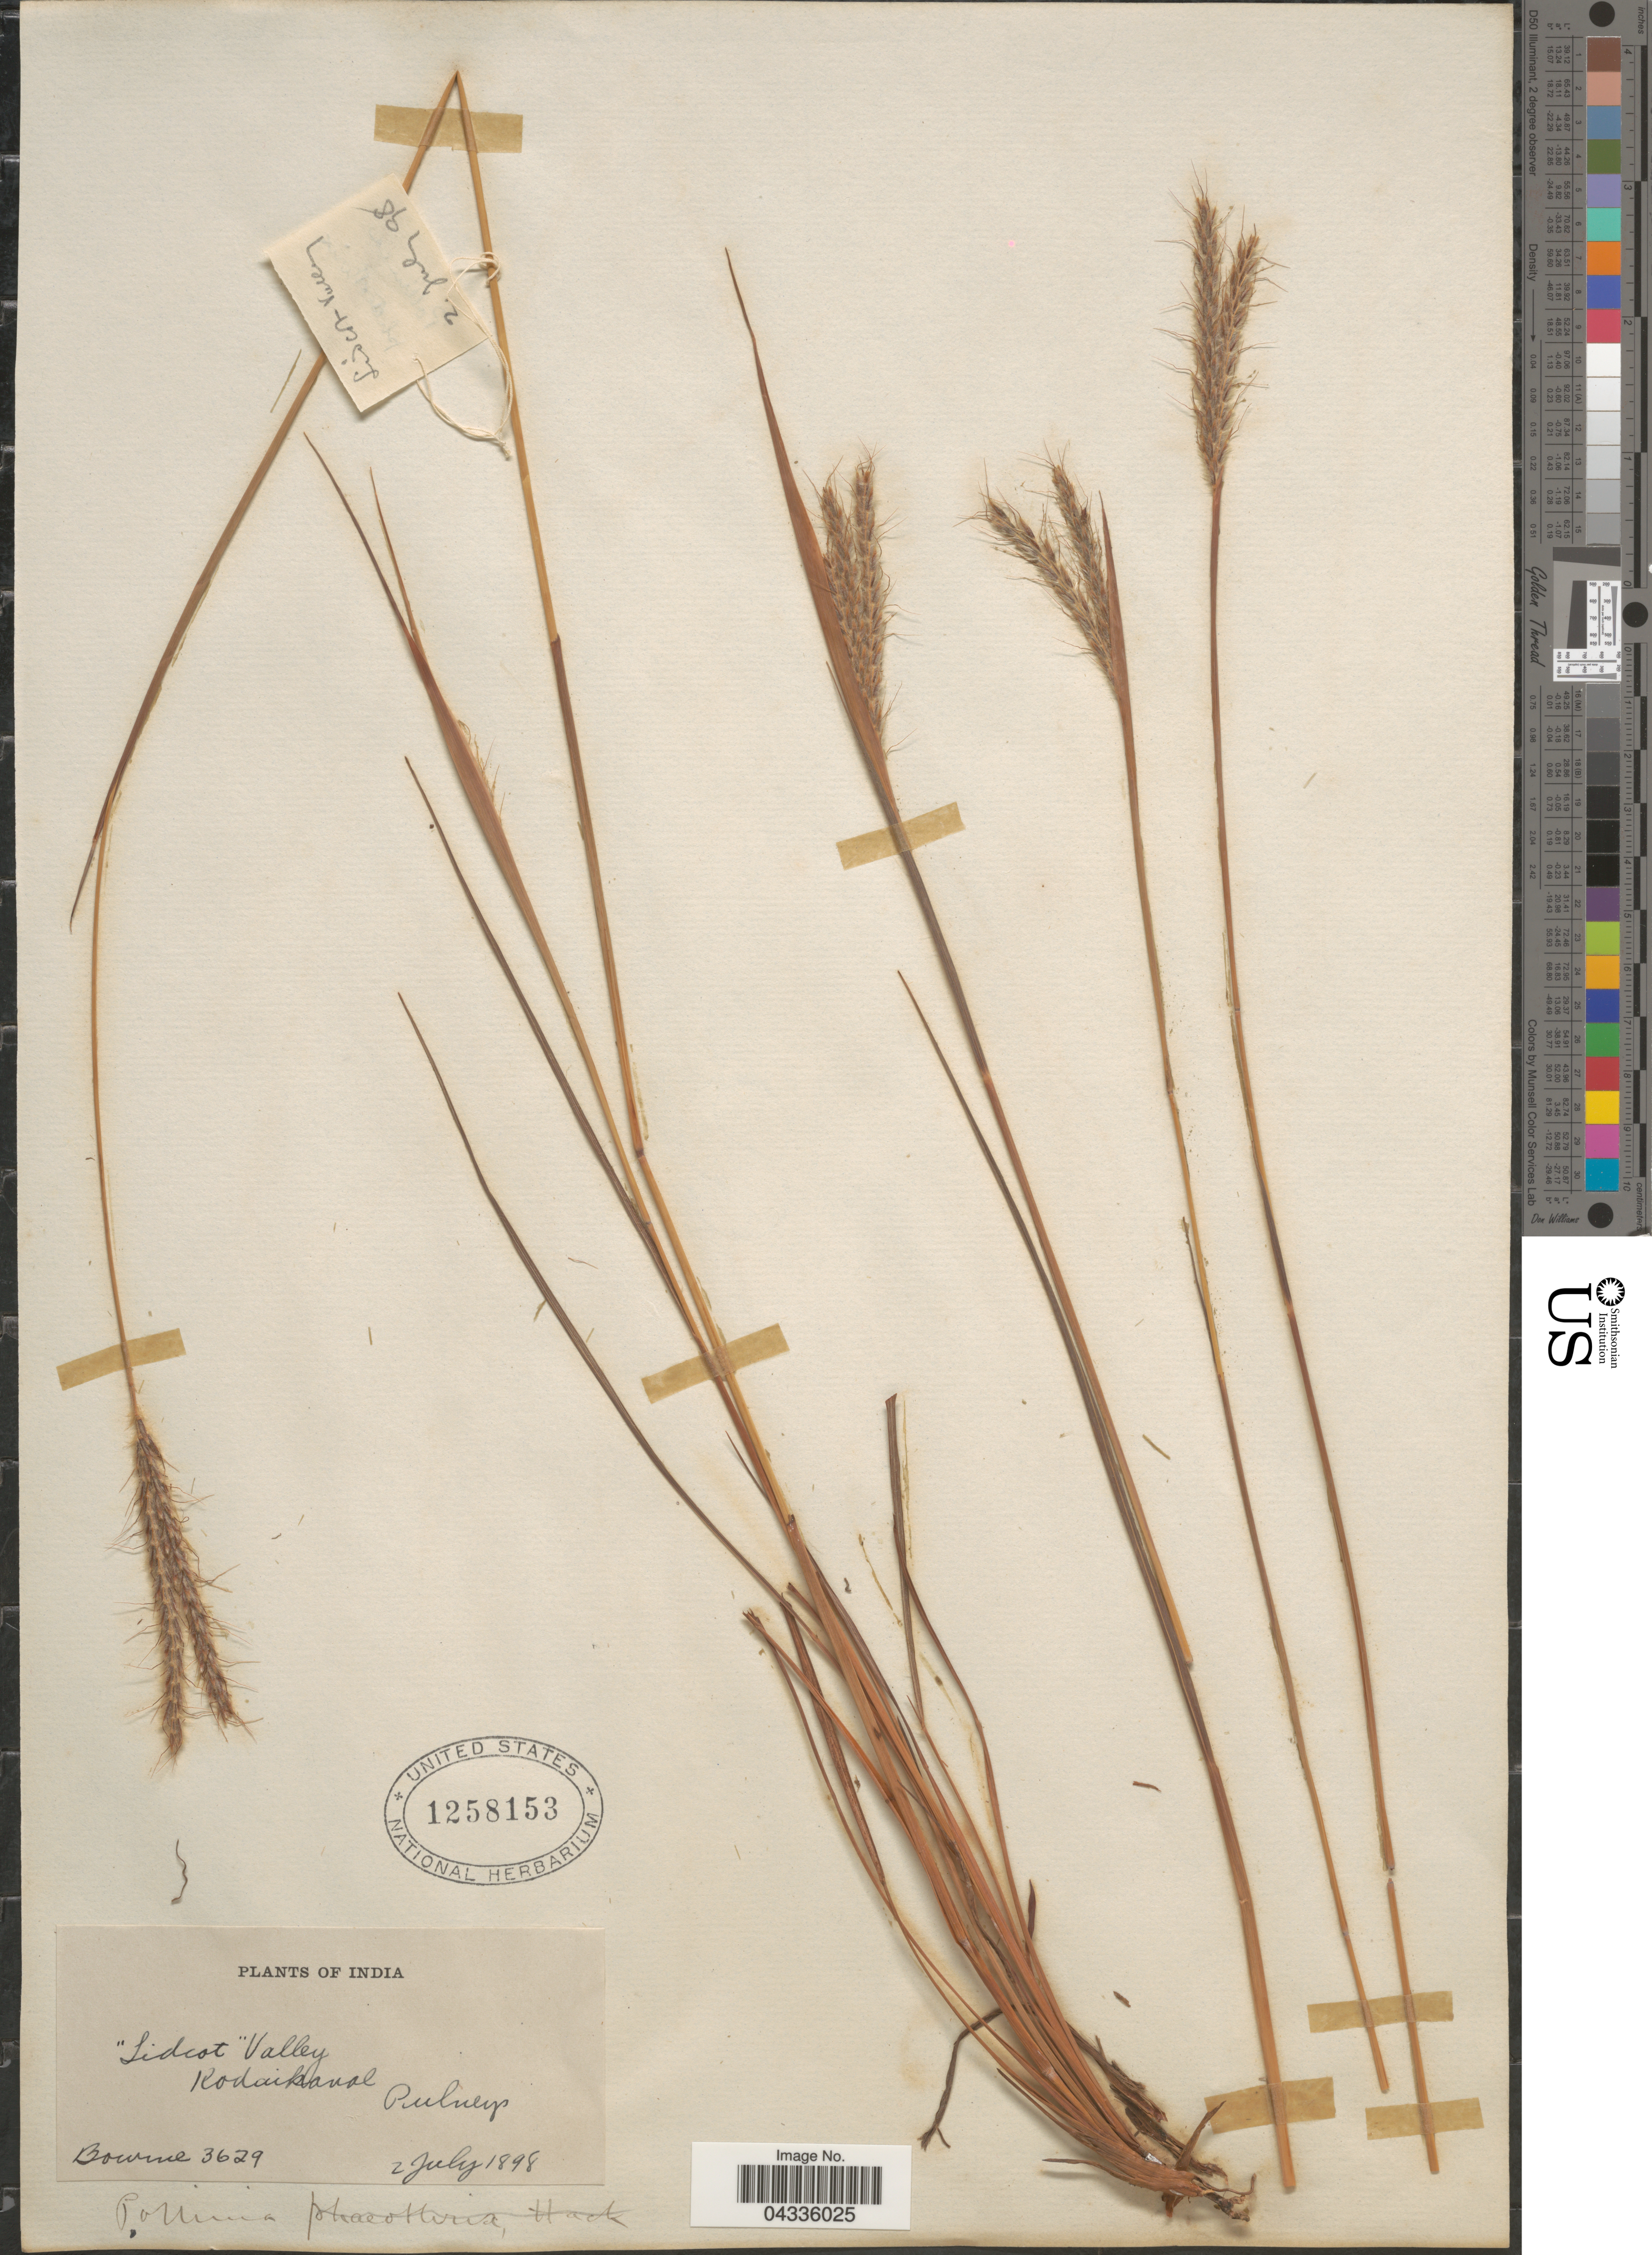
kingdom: Plantae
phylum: Tracheophyta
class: Liliopsida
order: Poales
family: Poaceae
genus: Eulalia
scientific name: Eulalia sp.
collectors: -- Bourne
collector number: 3629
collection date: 1898-07-02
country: India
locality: Lidest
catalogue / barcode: US 1258153